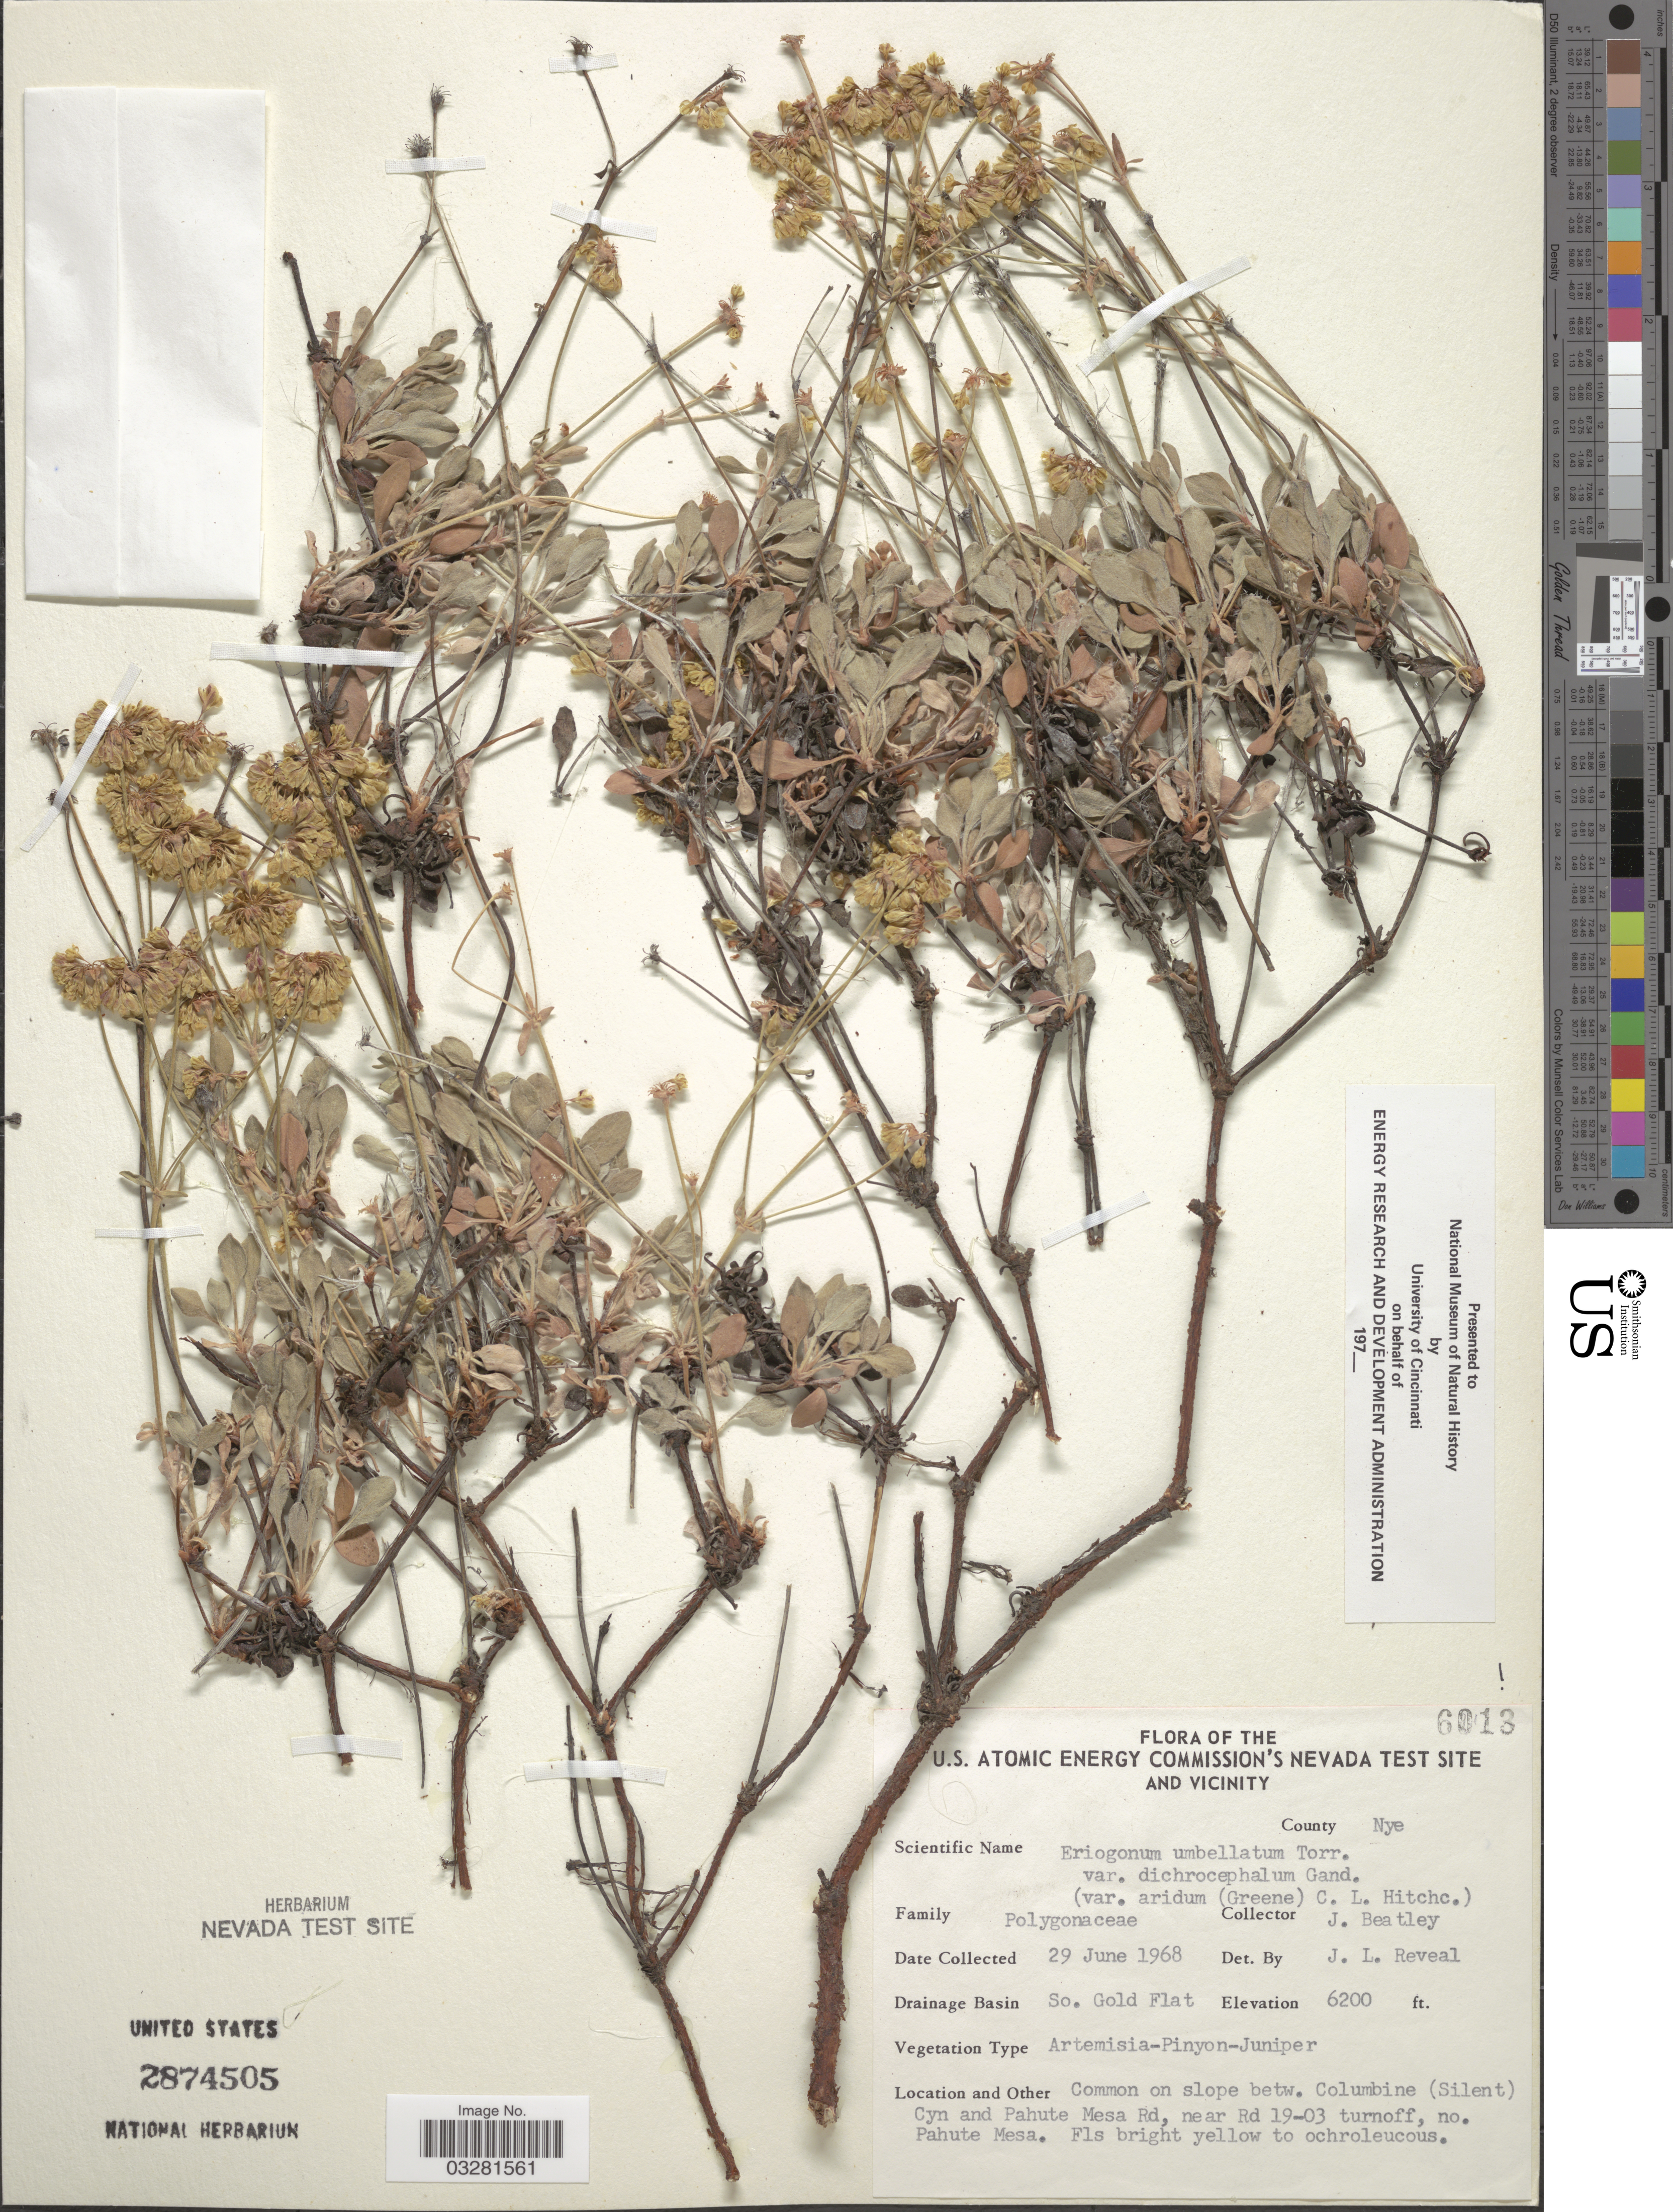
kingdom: Plantae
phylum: Tracheophyta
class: Magnoliopsida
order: Caryophyllales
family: Polygonaceae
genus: Eriogonum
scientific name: Eriogonum umbellatum var. dichrocephalum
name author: Gand.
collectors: J. C. Beatley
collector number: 6013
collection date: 1968-06-29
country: United States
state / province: Nevada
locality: U. S. Atomic Energy Commission's Nevada Test Site and Vicinity. County Nye. Drainage Basin So. Gold Flat. Slope betw. Columbine (Silent) Cyn and Pahute Mesa Rd, near Rd 19-03 turnoff, no. Pahute Mesa.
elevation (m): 1890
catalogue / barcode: US 2874505